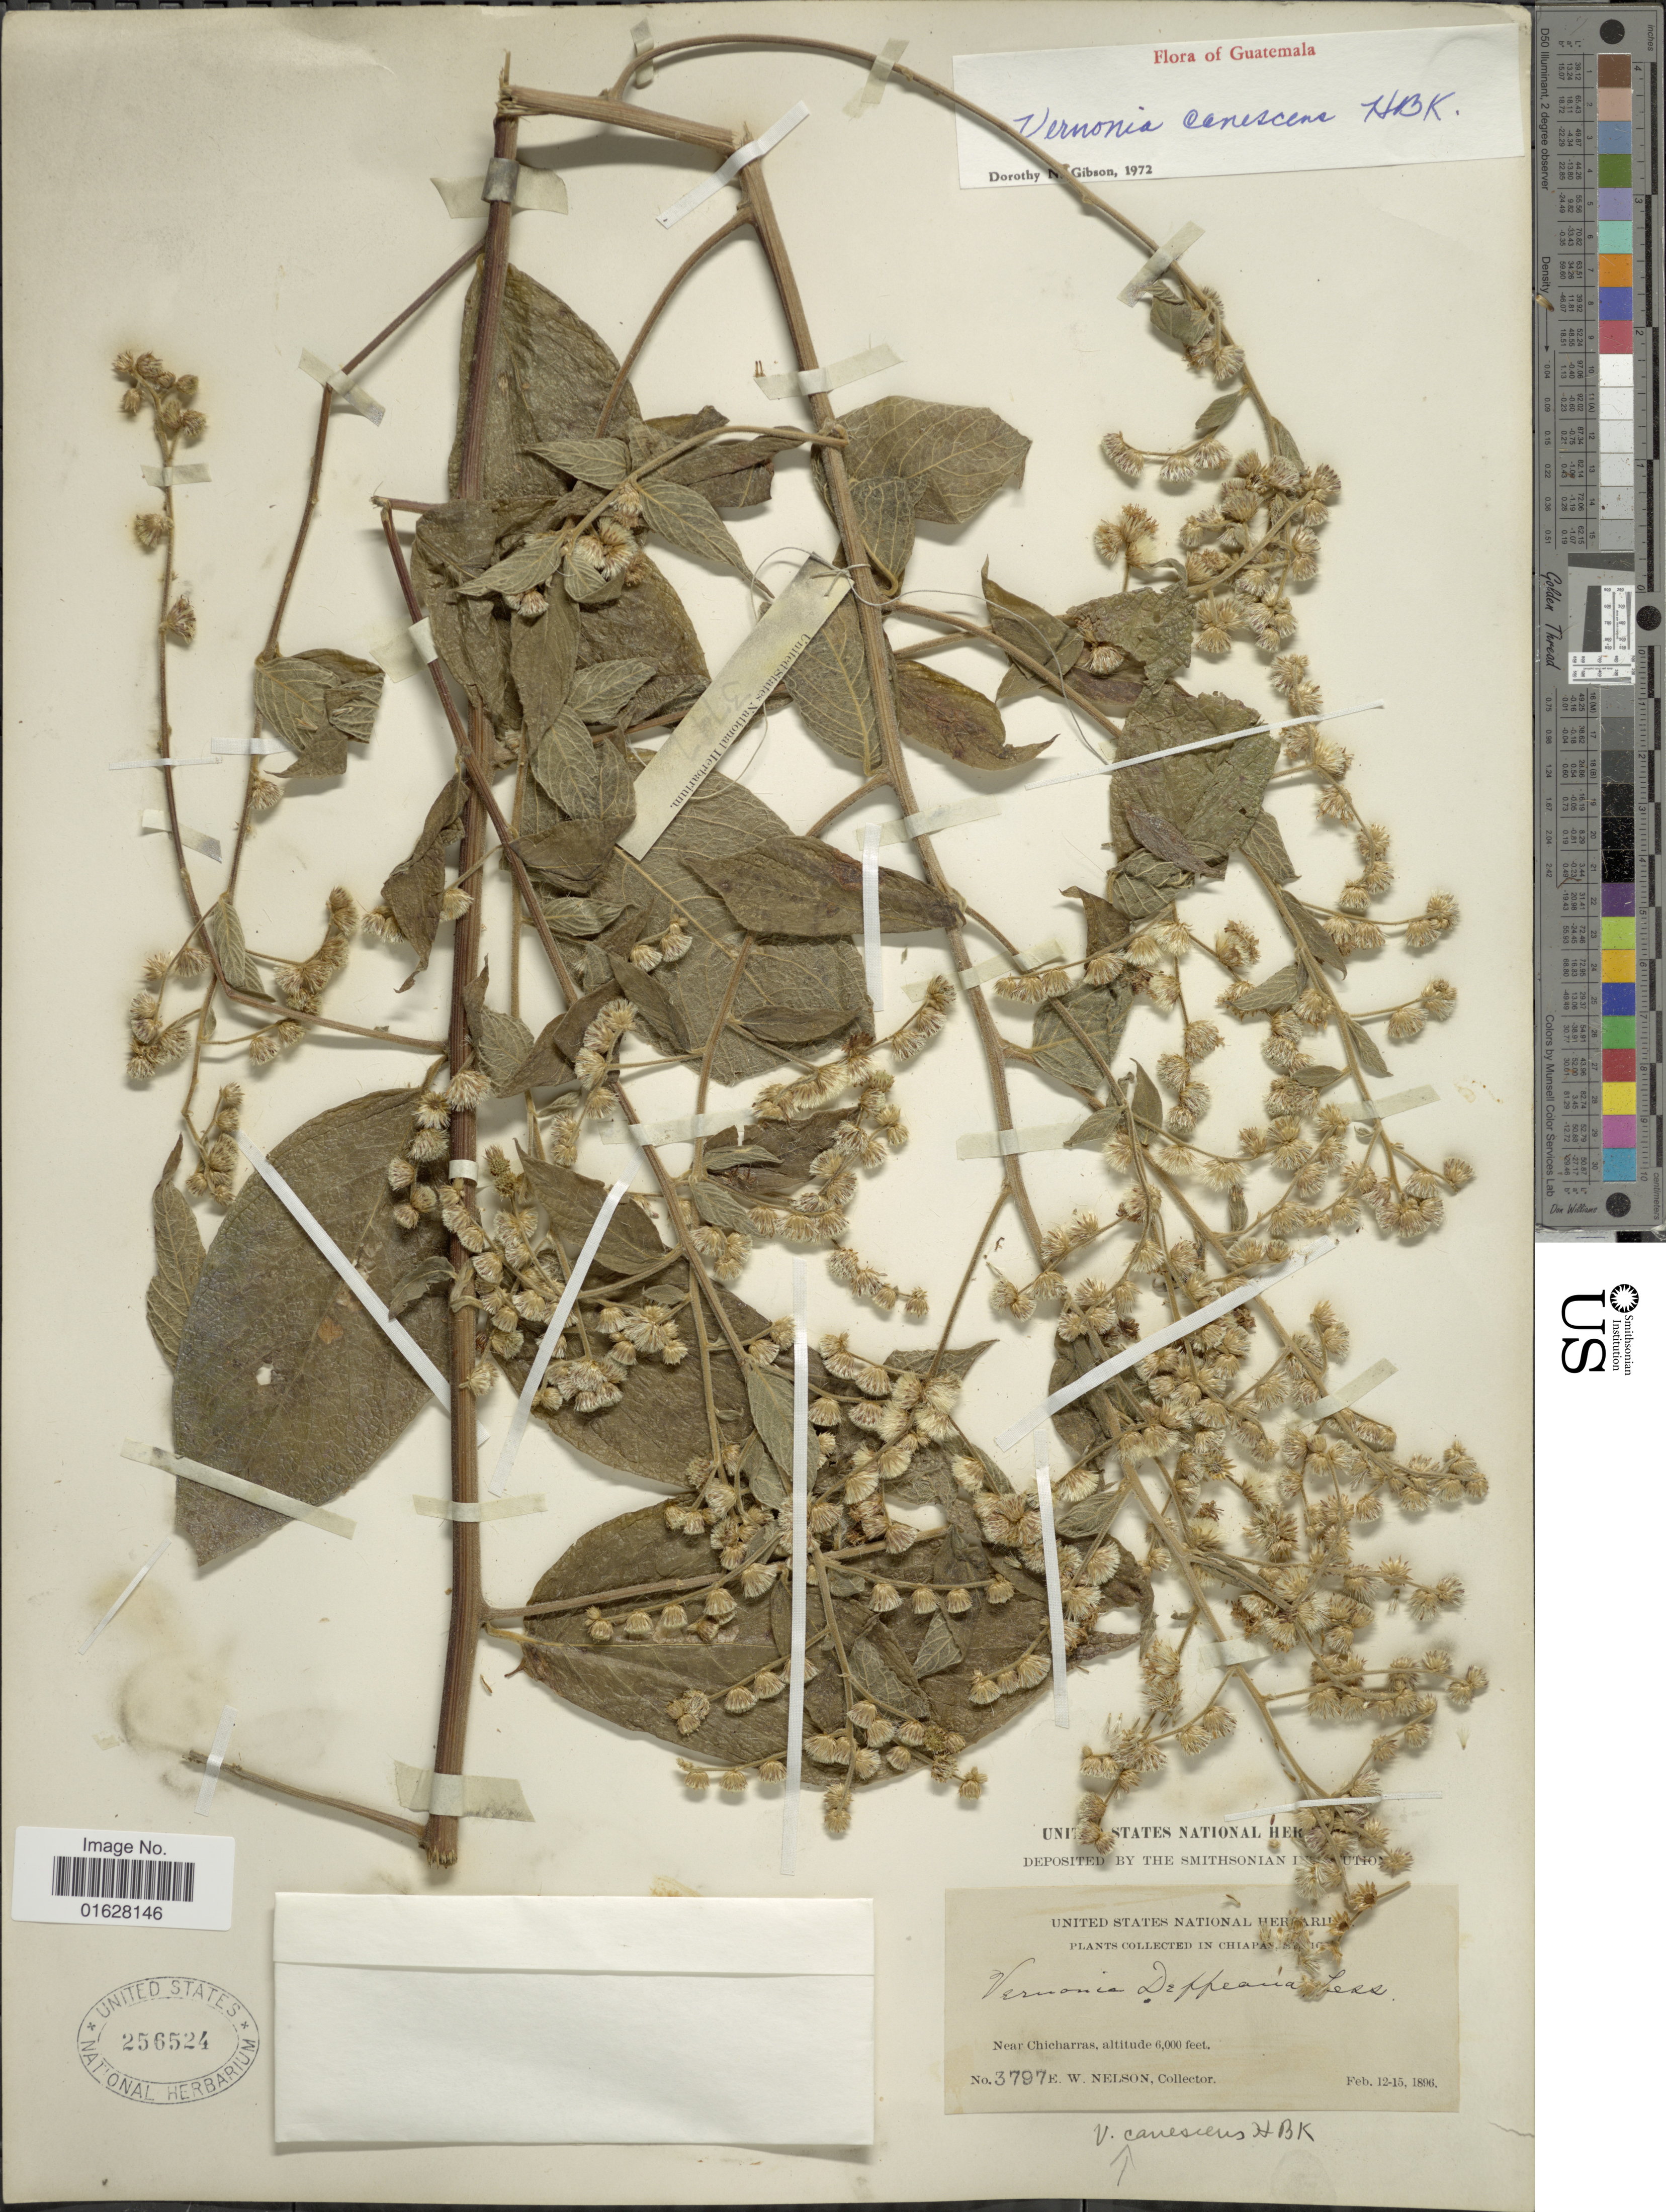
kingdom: Plantae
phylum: Tracheophyta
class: Magnoliopsida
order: Asterales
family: Asteraceae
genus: Lepidaploa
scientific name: Lepidaploa canescens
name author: (Kunth) H. Rob.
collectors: E. W. Nelson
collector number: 3797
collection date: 1896-02-12/1896-02-15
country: Mexico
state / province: Chiapas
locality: Near Chicharras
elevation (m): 1829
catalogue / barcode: US 256524